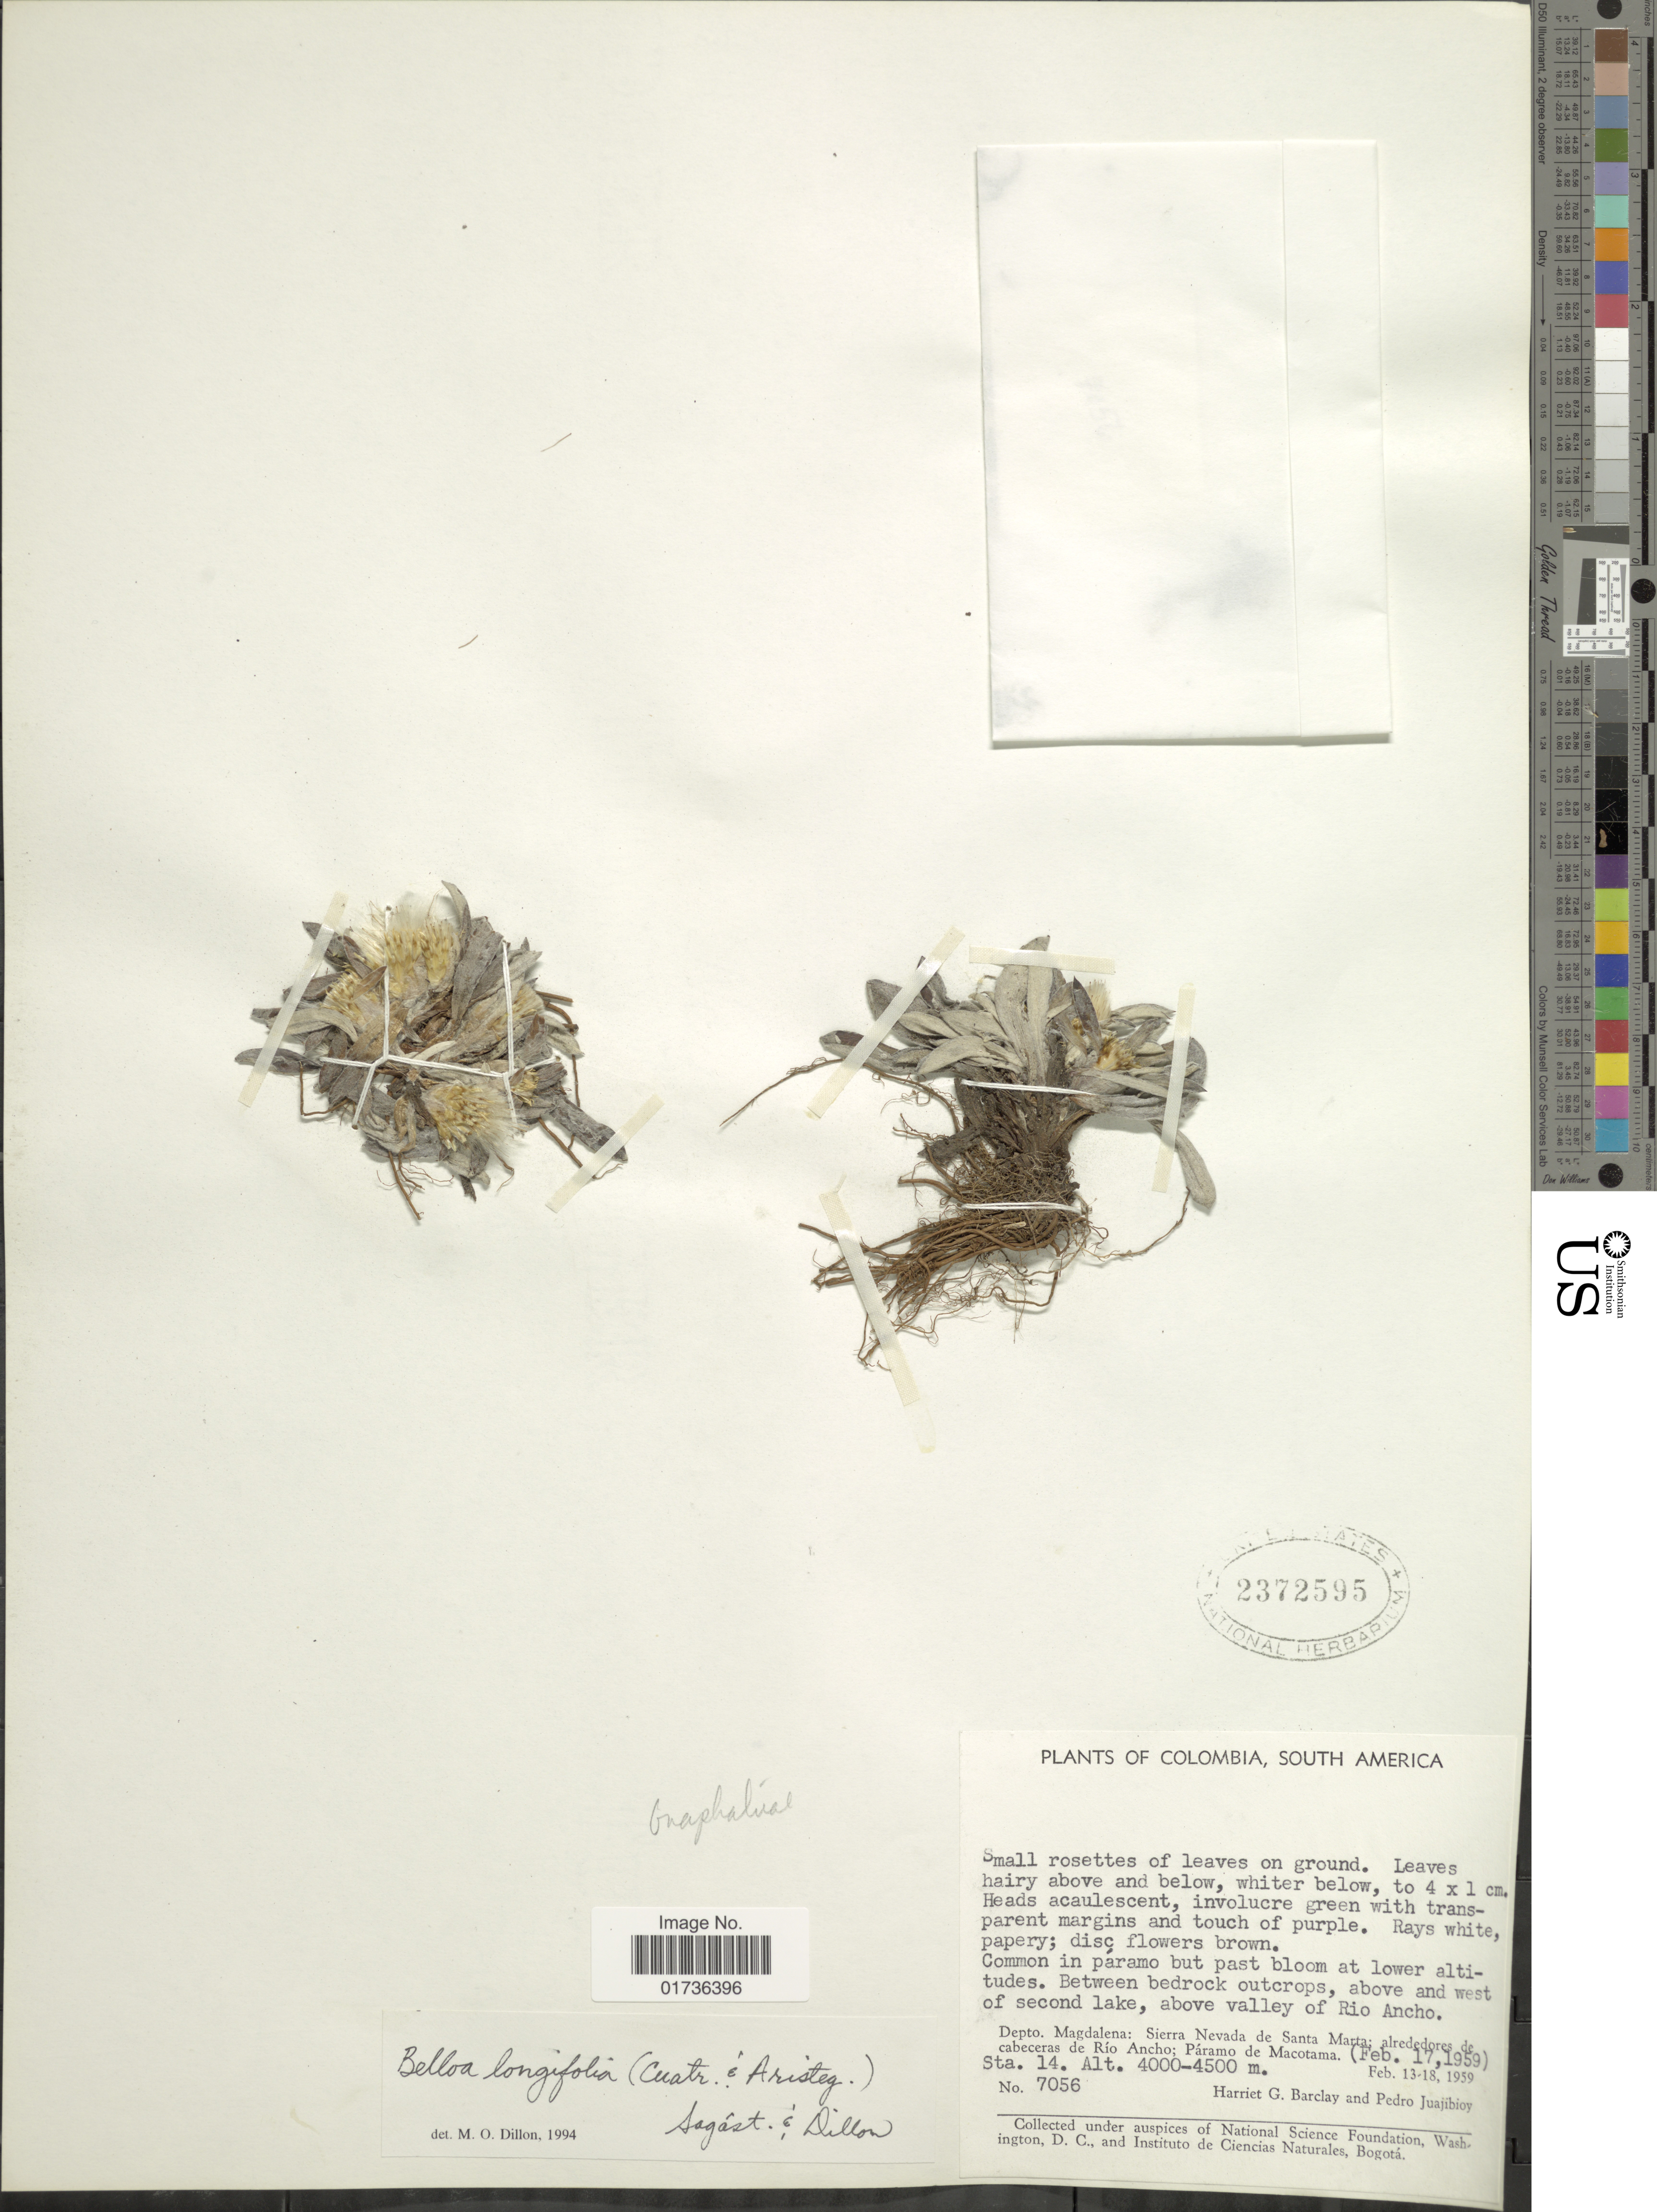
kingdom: Plantae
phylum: Tracheophyta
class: Magnoliopsida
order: Asterales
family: Asteraceae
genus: Belloa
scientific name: Belloa longifolia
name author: (Cuatrec. & Aristeg.) Sagást. & M.O. Dillon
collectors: H. G. Barclay & P. Juajibioy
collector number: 7056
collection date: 1959-02-17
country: Colombia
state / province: Magdalena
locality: Between bedrock outcrops, above and west of second lake, above valley of Rio Ancho, Depto. Magdalena: Sierra Nevada de Santa Marta; alrededores de cabecceras de Río Ancho; Páramo de Macotama Sta. 14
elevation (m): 4000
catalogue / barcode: US 2372595